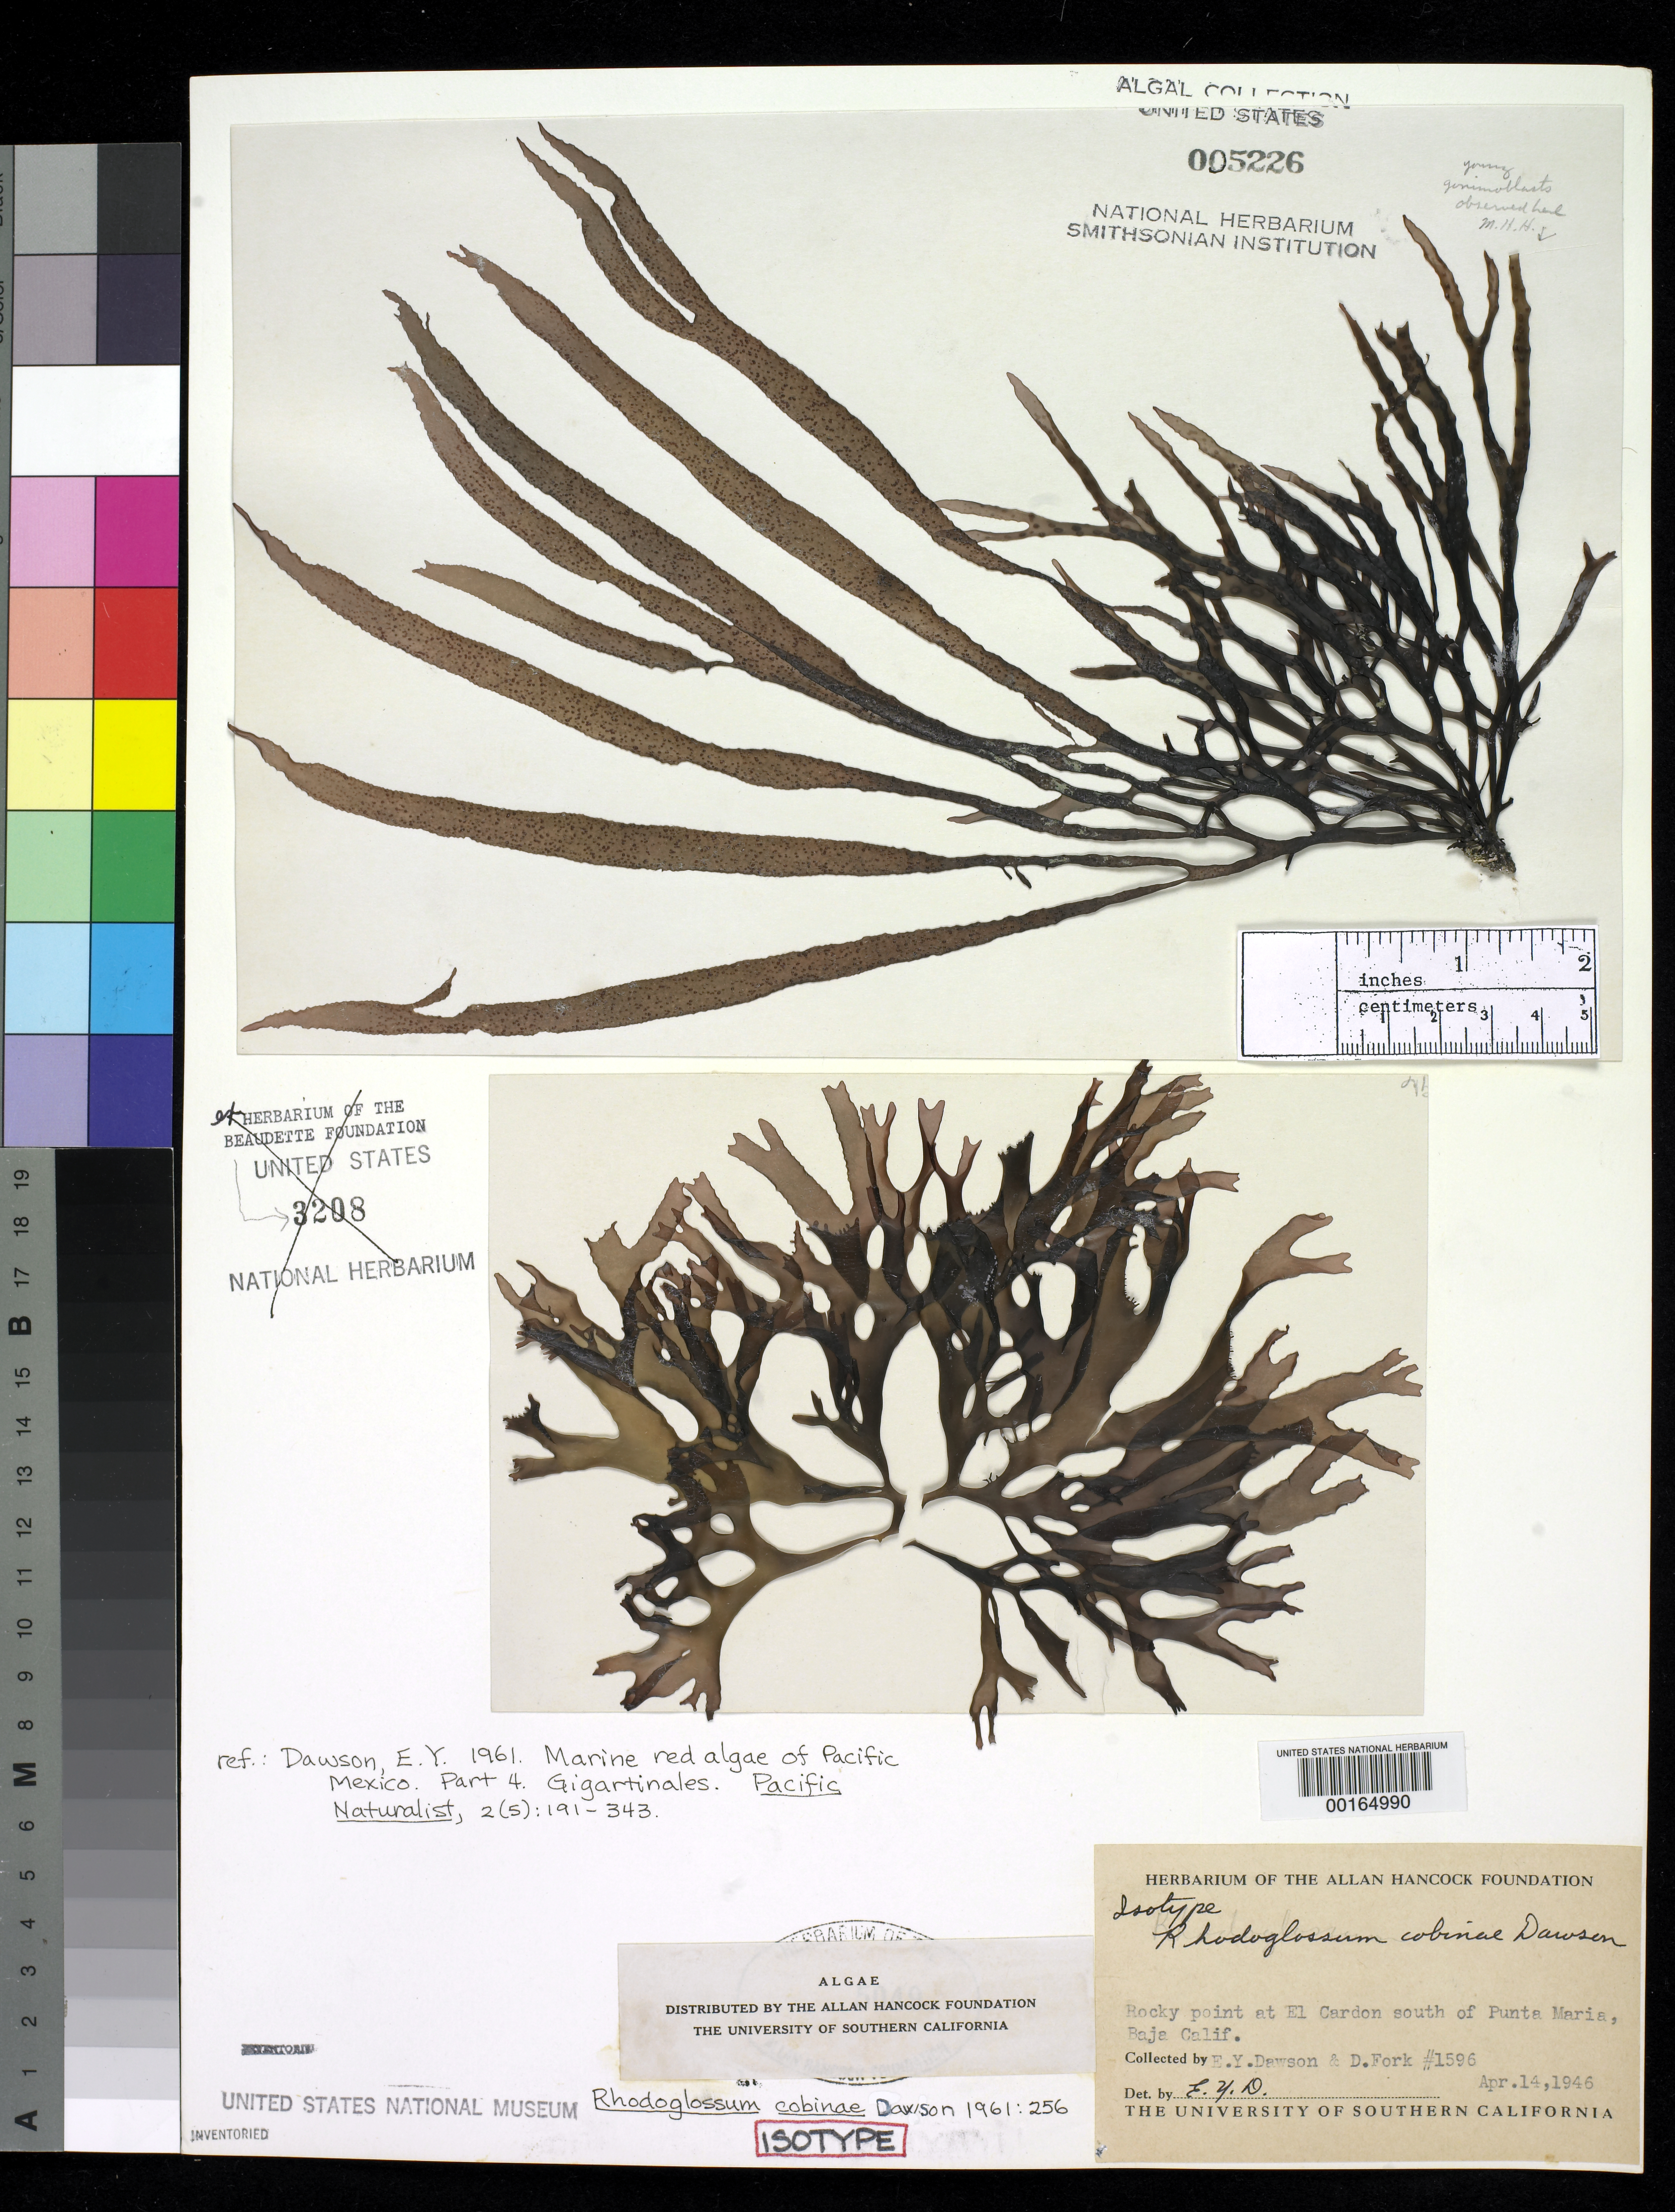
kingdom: Plantae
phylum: Rhodophyta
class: Florideophyceae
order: Gigartinales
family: Gigartinaceae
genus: Rhodoglossum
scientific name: Rhodoglossum cobinae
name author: E.Y. Dawson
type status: Isotype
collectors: E. Y. Dawson & D. Fork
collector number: EYD 1596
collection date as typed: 14 Apr 1946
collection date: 1946-04-14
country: Mexico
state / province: Baja California Norte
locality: El Cardon, south of Punta Maria.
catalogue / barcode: US 5226